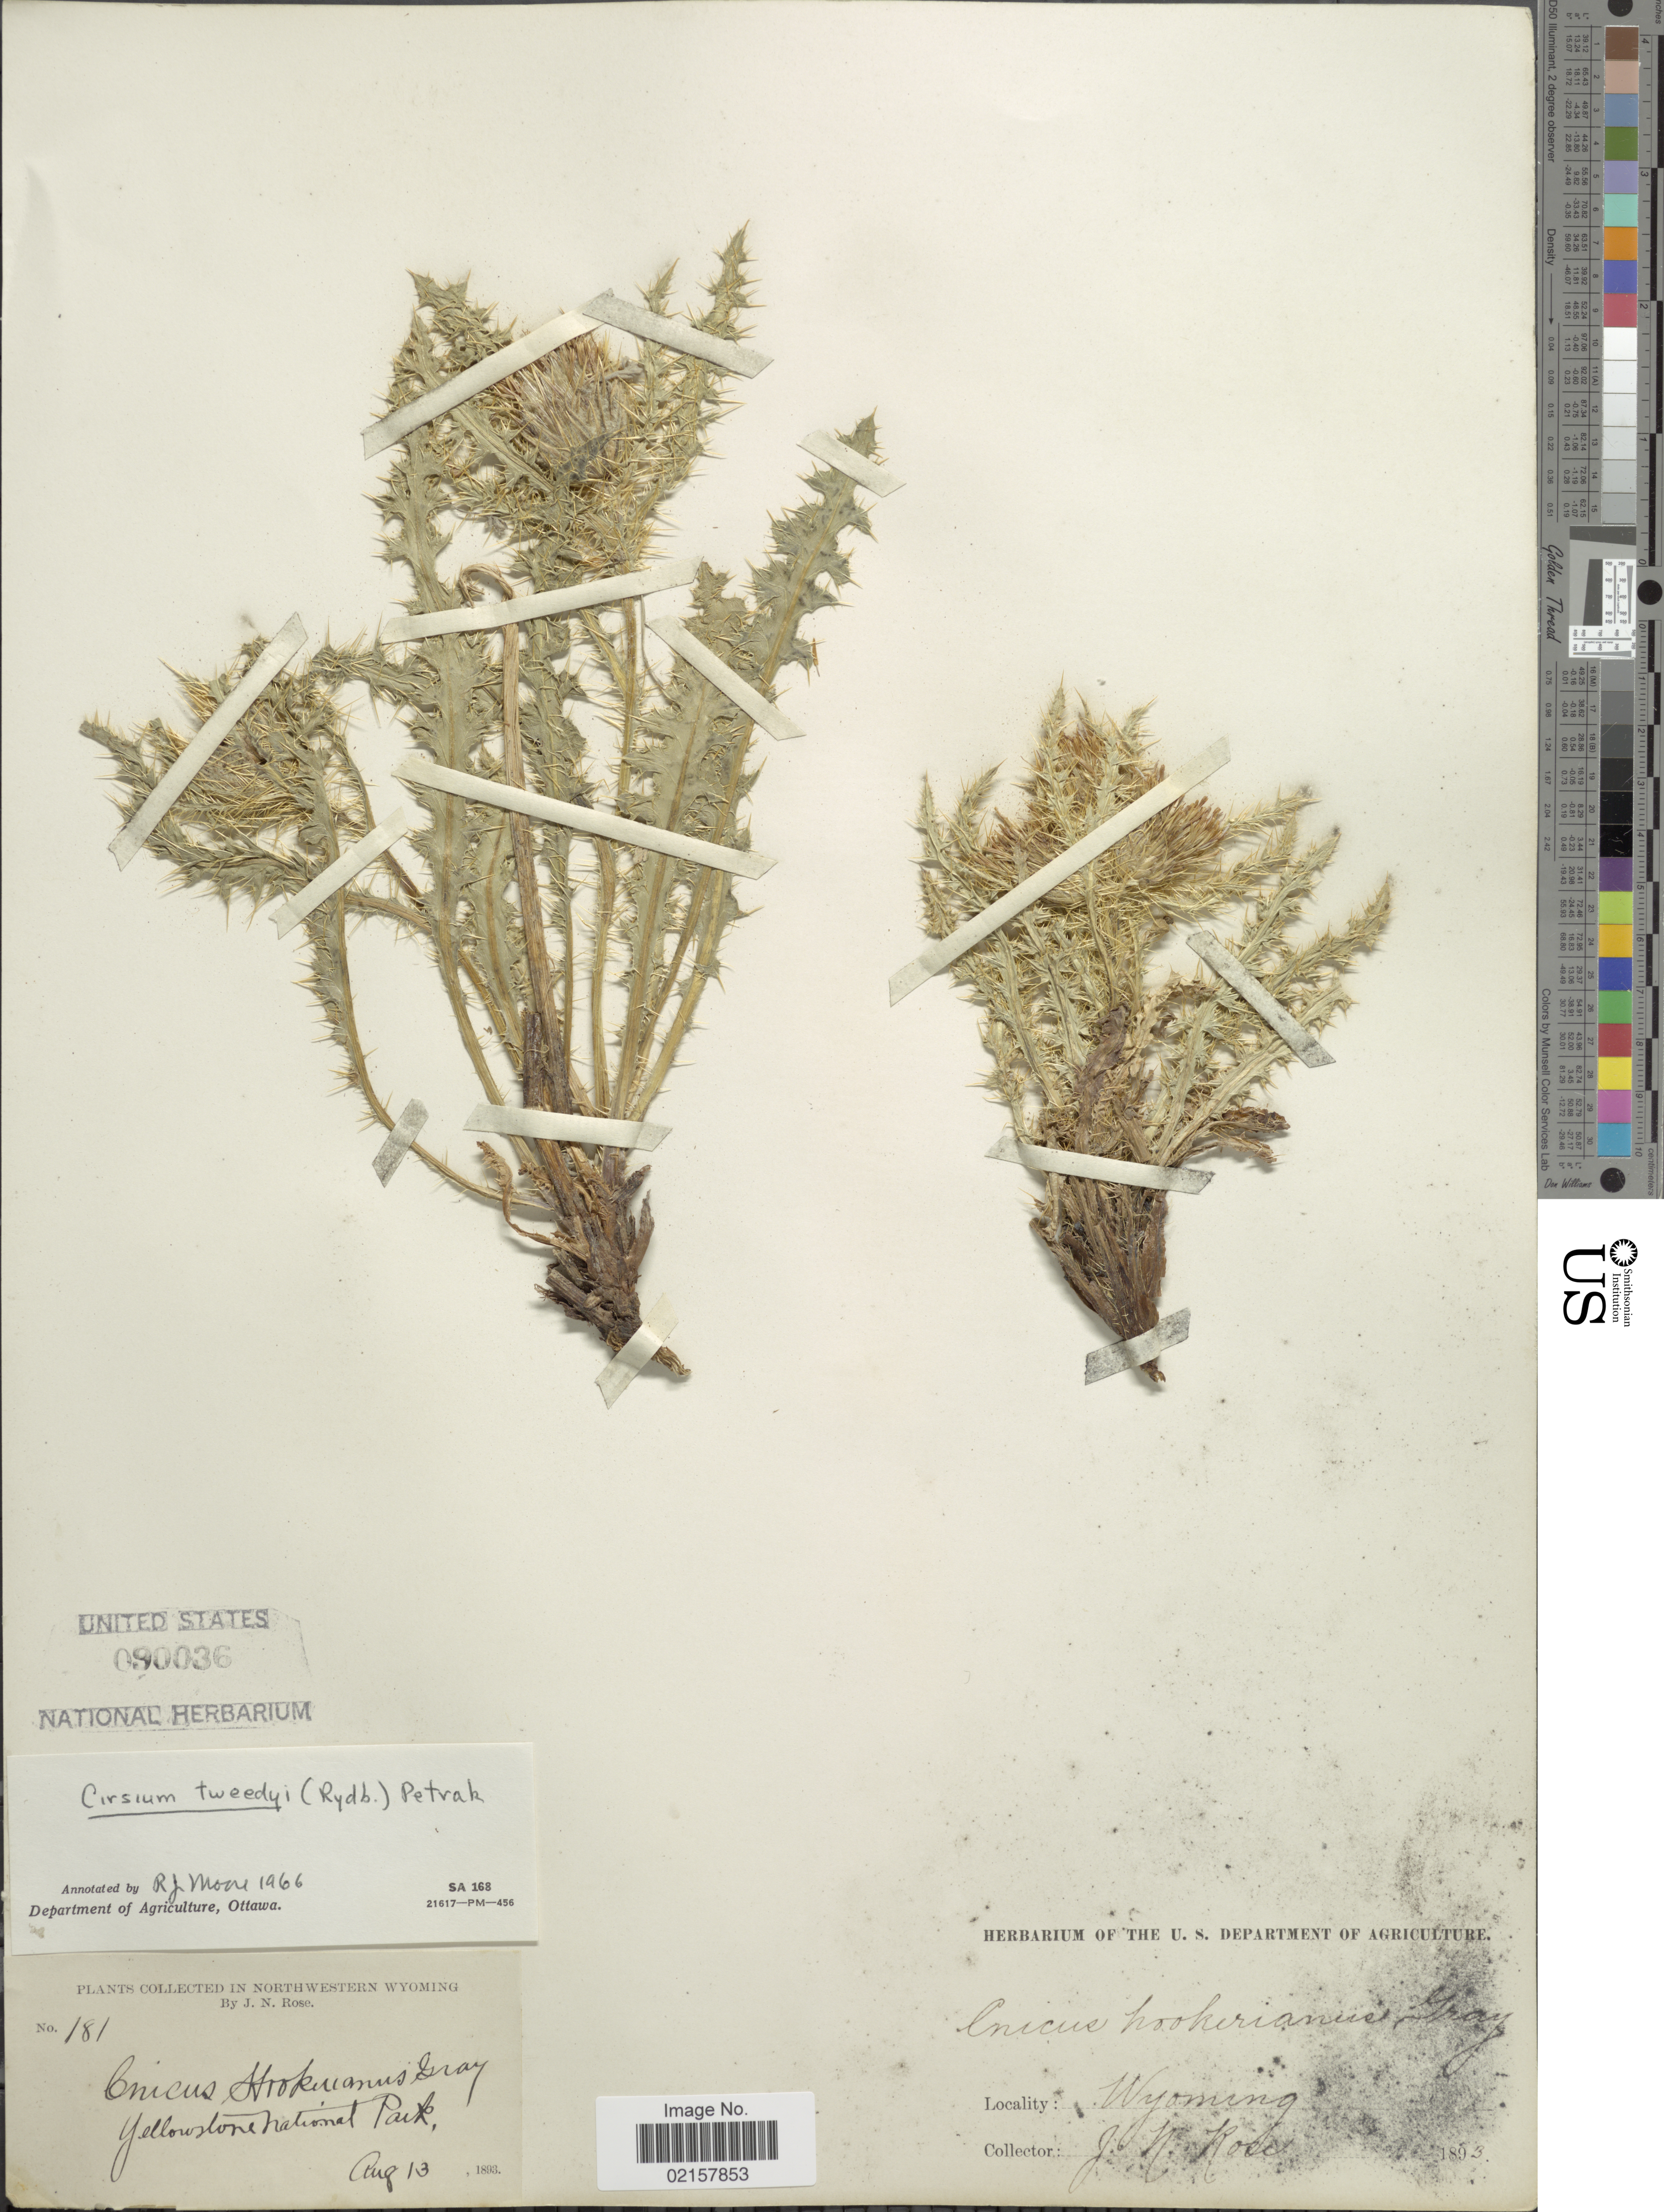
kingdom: Plantae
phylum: Tracheophyta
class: Magnoliopsida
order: Asterales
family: Asteraceae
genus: Cirsium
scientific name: Cirsium eatonii var. murdockii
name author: S.L. Welsh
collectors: J. N. Rose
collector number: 181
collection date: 1893-08-13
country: United States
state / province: Wyoming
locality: Northwestern Wyoming, Yellowstone National Park.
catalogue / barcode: US 90036